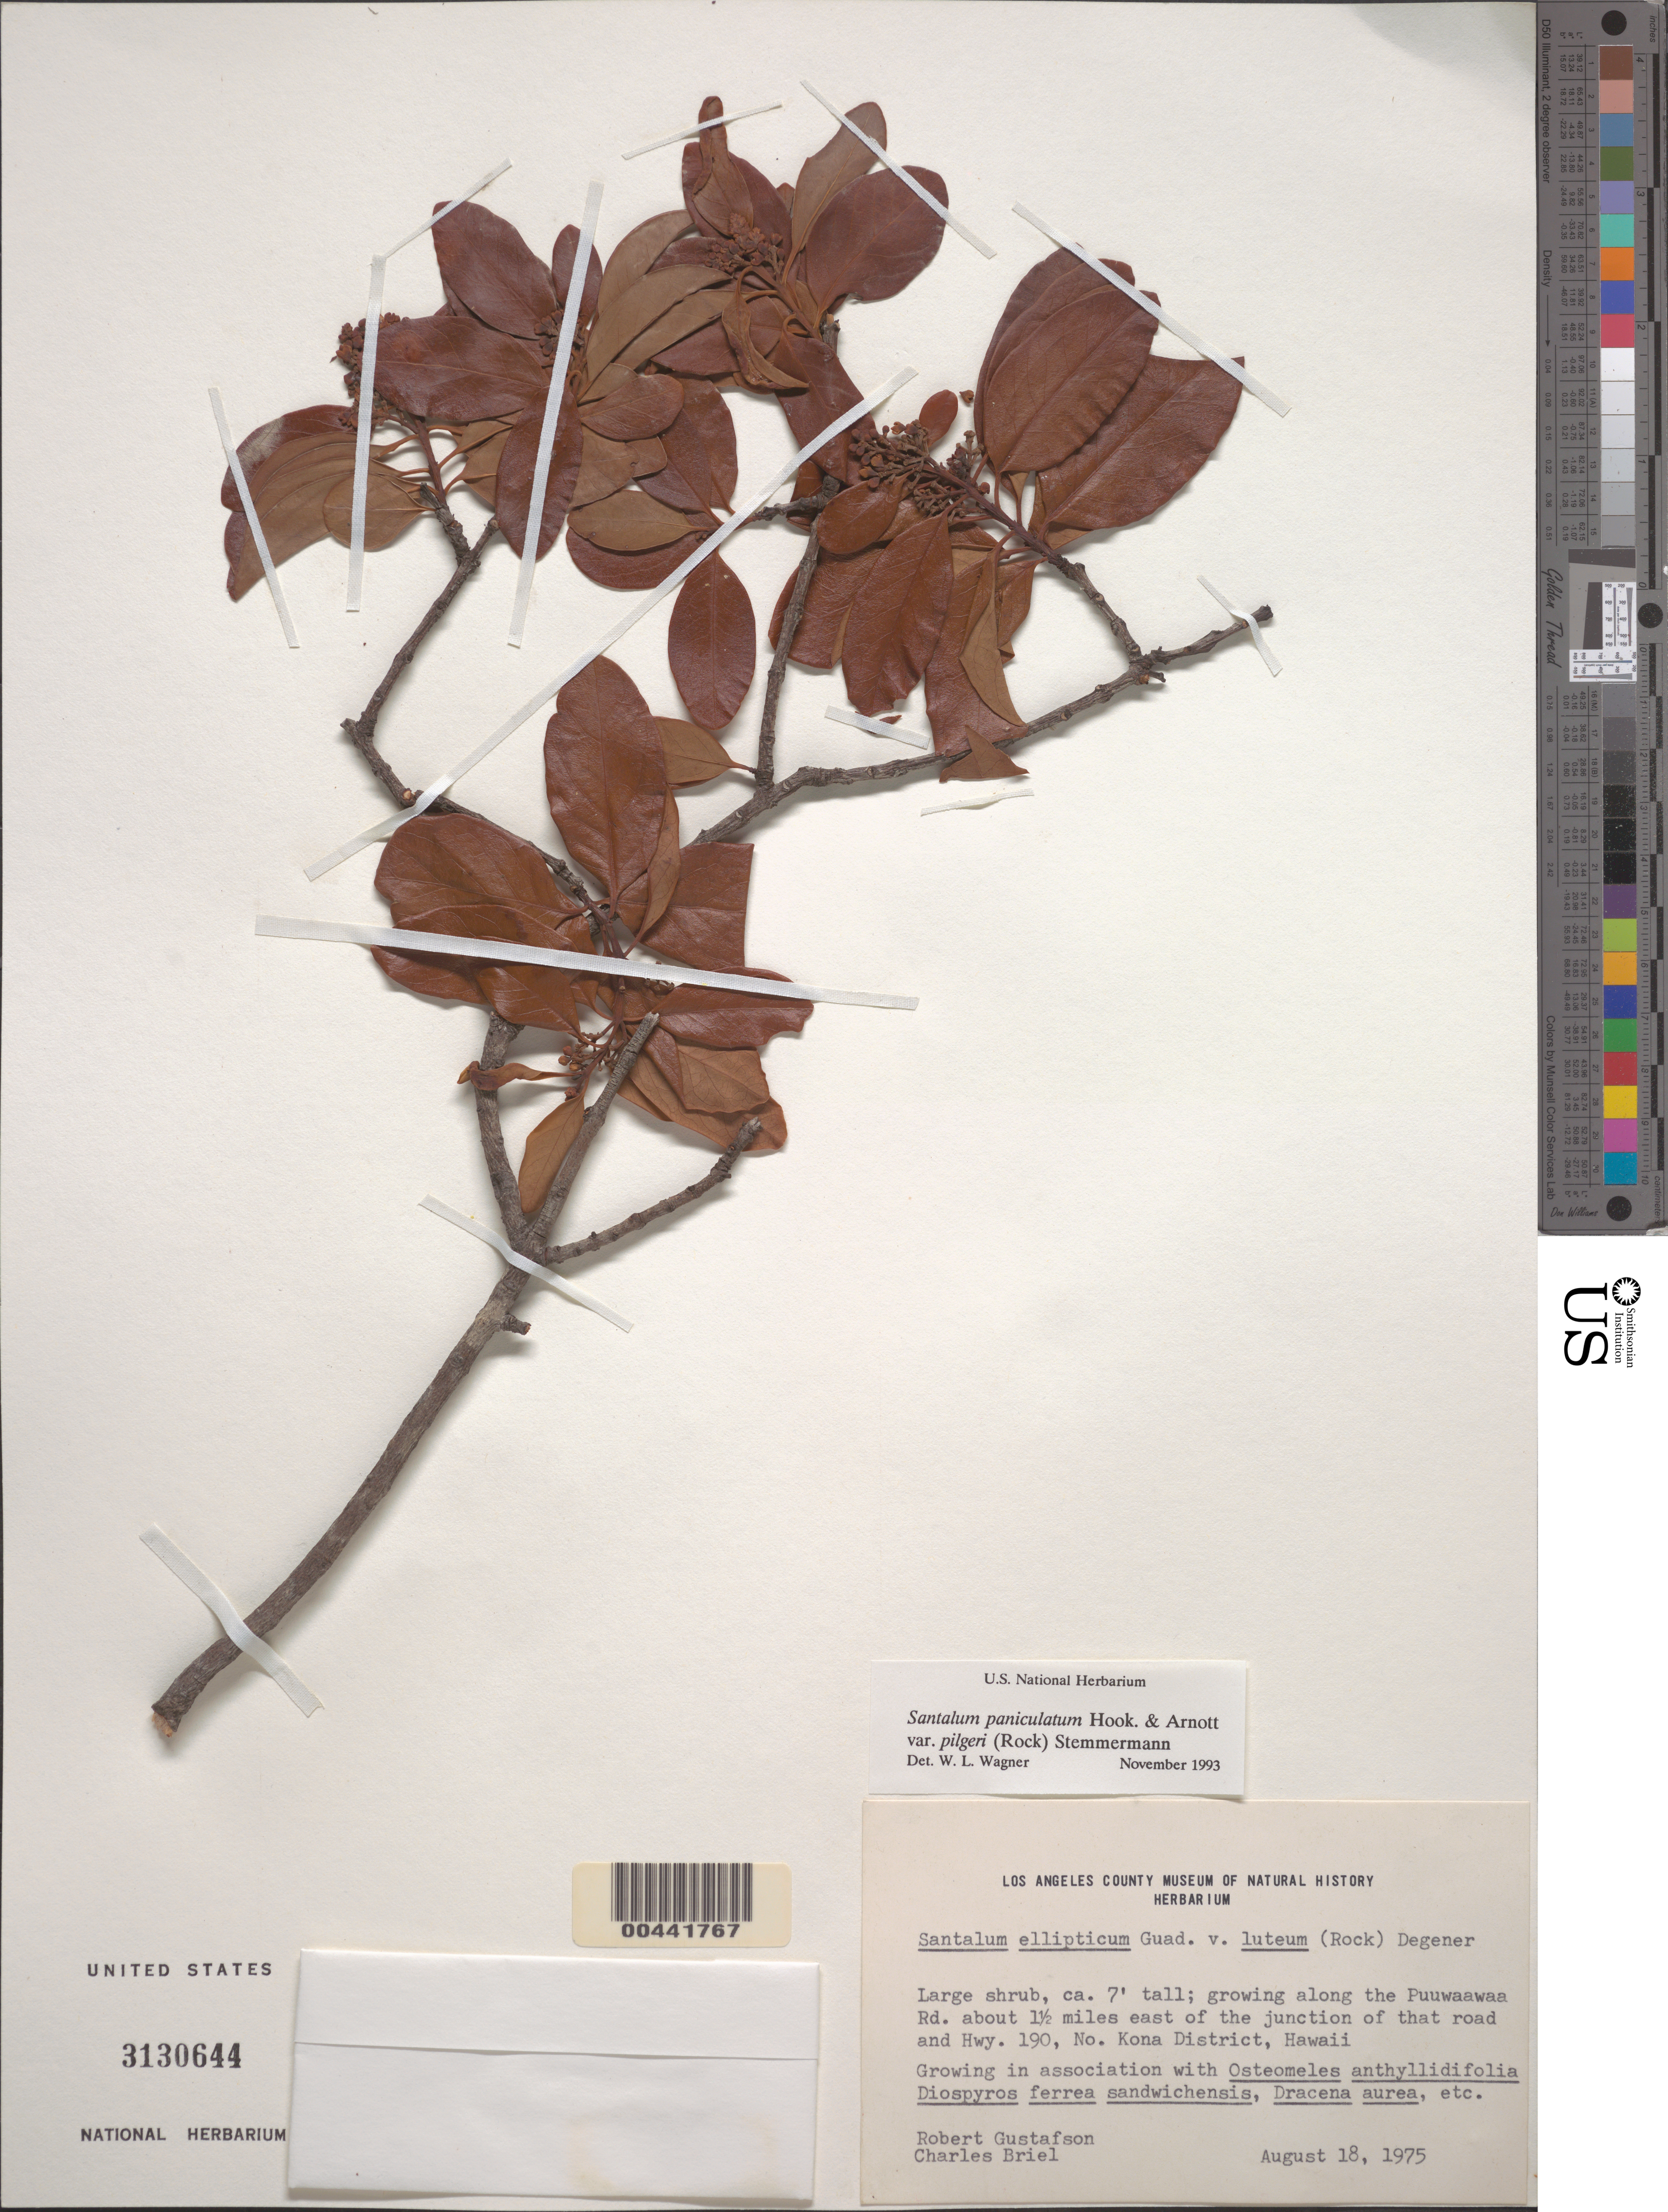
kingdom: Plantae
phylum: Tracheophyta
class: Magnoliopsida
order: Santalales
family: Santalaceae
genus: Santalum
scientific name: Santalum paniculatum var. pilgeri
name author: (Rock) Stemmerm.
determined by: Wagner, W. L., (BOT), Smithsonian Institution - National Museum of Natural History (UNITED STATES)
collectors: R. Gustafson & C. Briel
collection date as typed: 18 Aug 1975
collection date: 1975-08-18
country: United States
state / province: Hawaii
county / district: Hawaii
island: Hawaii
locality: Along the Puuwaawaa Rd. about 1.5 miles east of the junction of that road and Hwy. 190, No. Kona District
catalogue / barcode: US 3130644